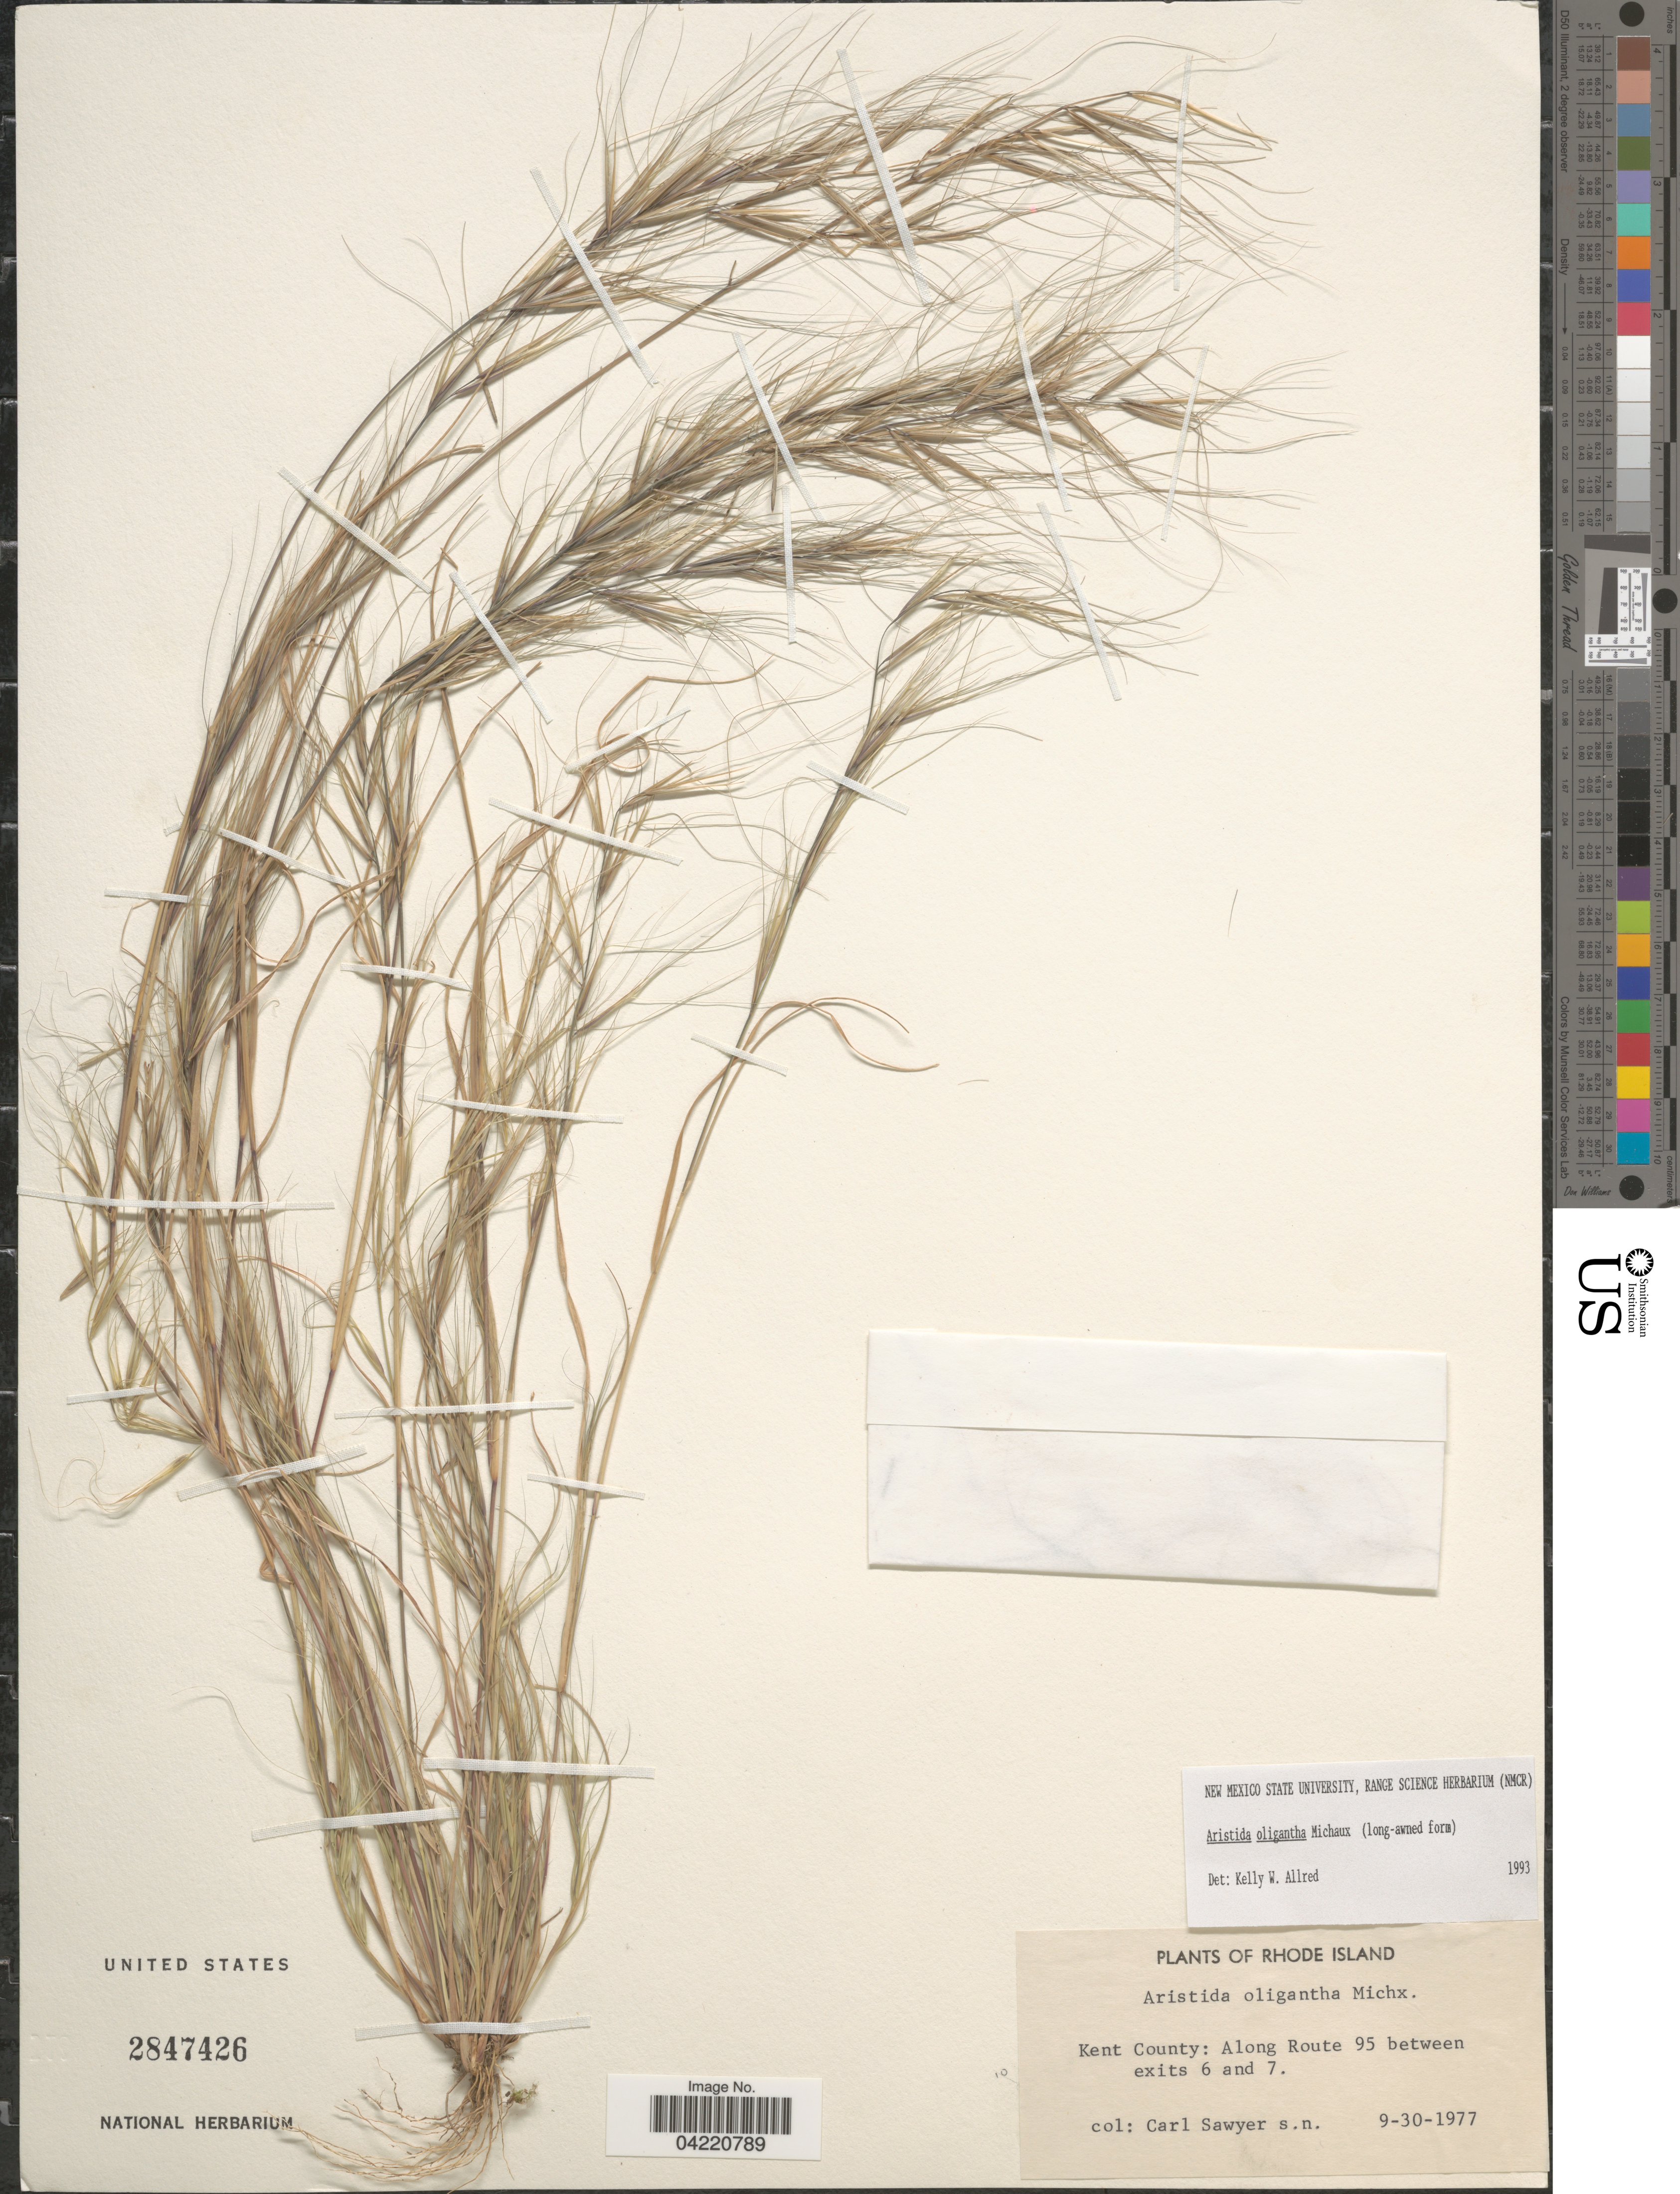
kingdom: Plantae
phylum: Tracheophyta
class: Liliopsida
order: Poales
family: Poaceae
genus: Aristida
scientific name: Aristida oligantha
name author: Michx.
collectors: C. Sawyer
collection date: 1977-09-30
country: United States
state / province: Rhode Island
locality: Kent County: Along Route 95 between exits 6 and 7.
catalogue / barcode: US 2847426